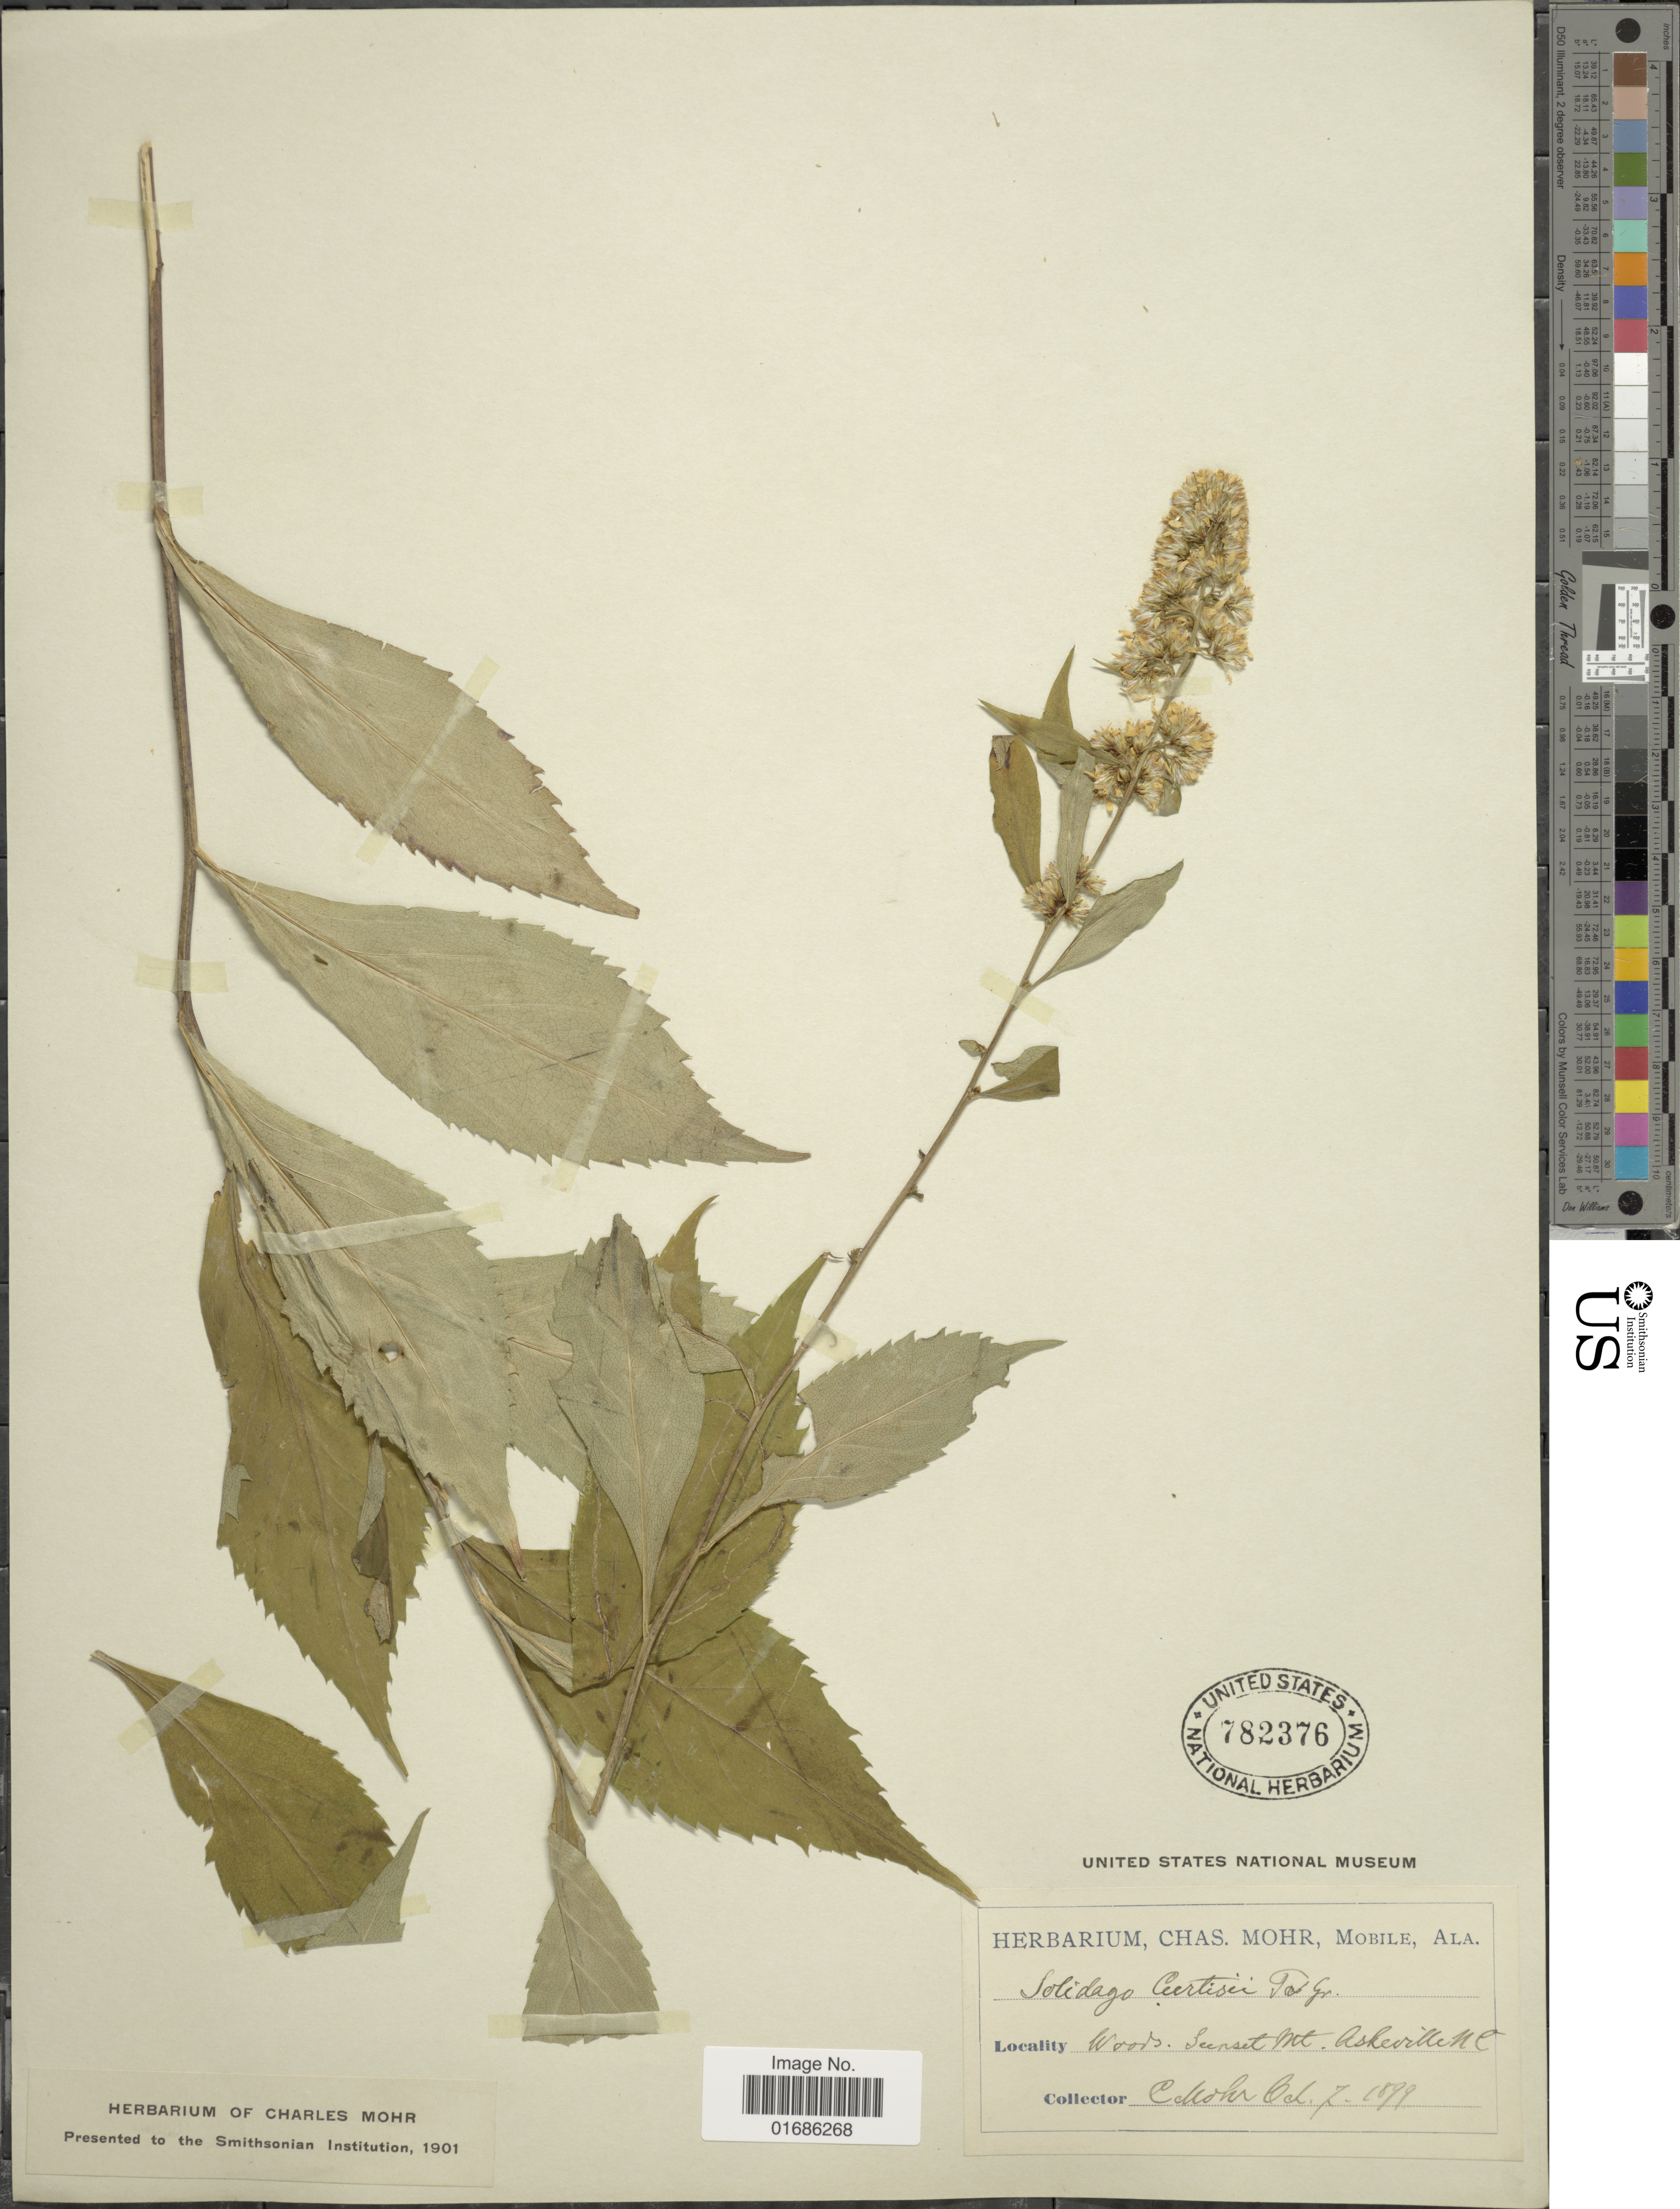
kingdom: Plantae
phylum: Tracheophyta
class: Magnoliopsida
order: Asterales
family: Asteraceae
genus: Solidago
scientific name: Solidago curtisii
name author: Torr. & A. Gray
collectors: C. T. Mohr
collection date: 1899-10-07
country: United States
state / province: North Carolina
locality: Woods. Sunset Mt. Asheville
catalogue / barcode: US 782376